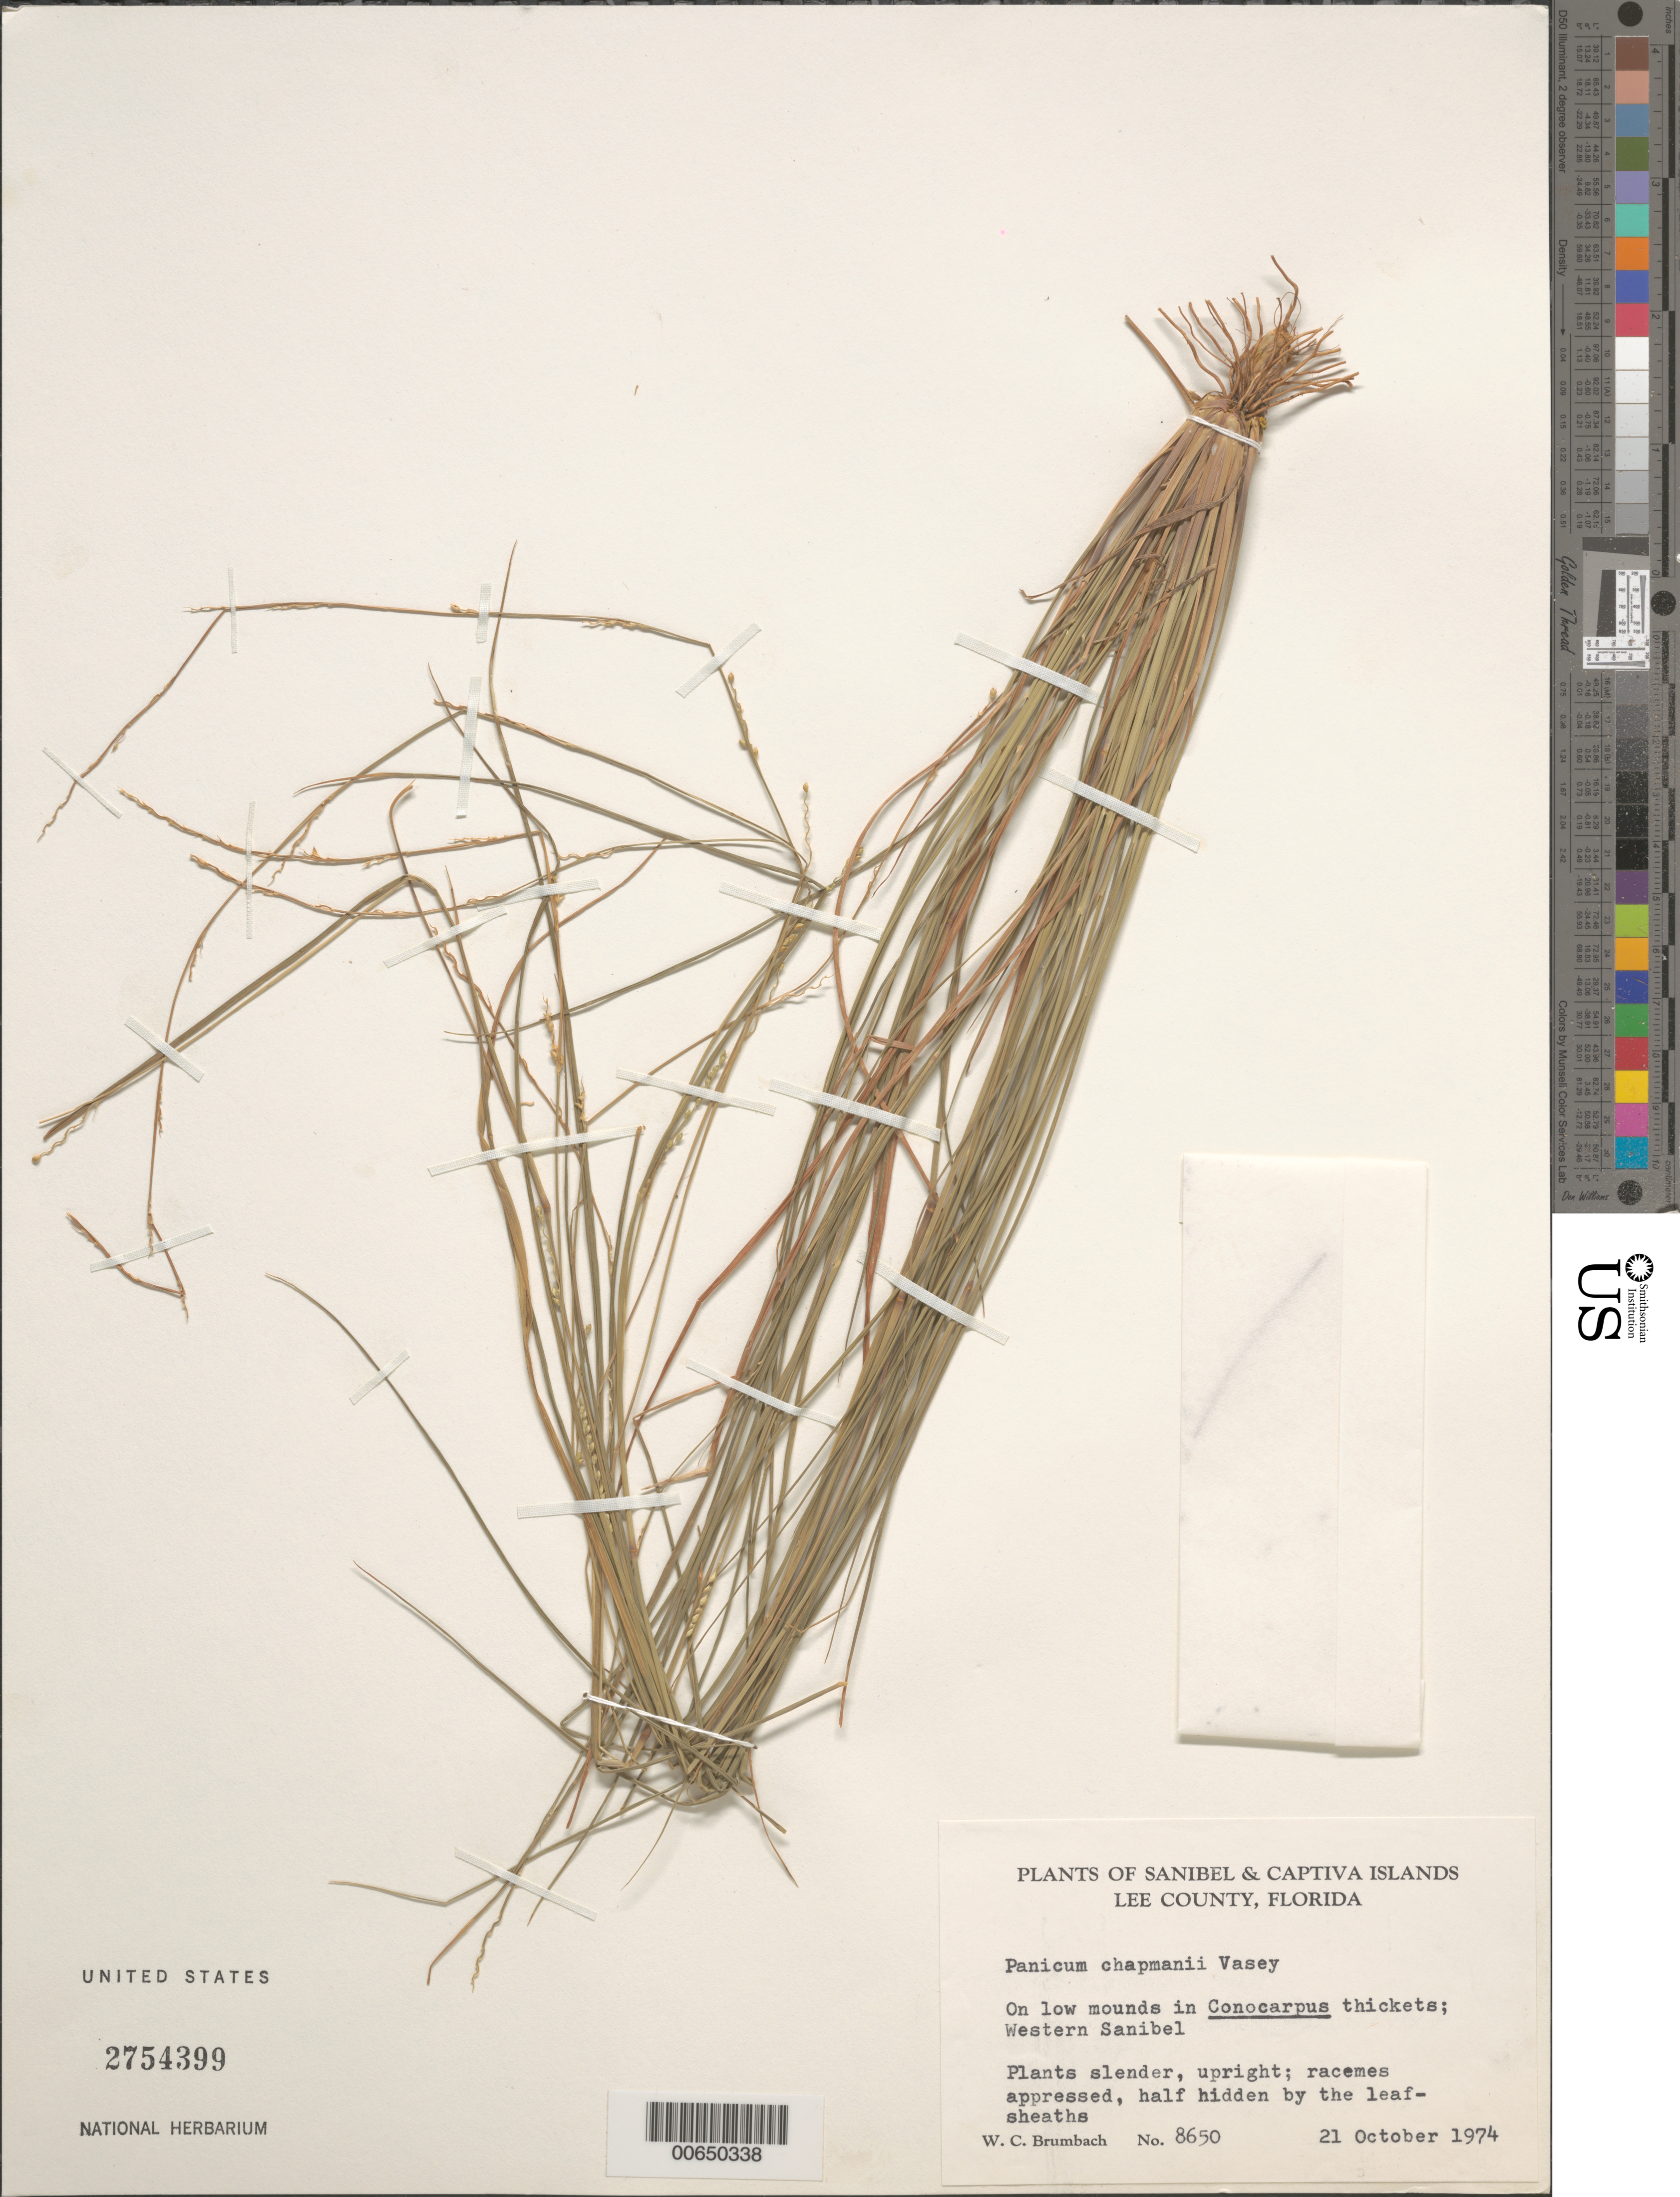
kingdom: Plantae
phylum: Tracheophyta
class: Liliopsida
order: Poales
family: Poaceae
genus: Panicum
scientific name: Panicum chapmanii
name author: Vasey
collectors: W. C. Brumbach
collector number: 8650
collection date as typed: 21 Oct 1974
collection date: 1974-10-21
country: United States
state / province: Florida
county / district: Lee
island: Sanibel Island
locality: Western Sanibel.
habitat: On low mounds in Conocarpus thickets.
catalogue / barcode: US 2754349